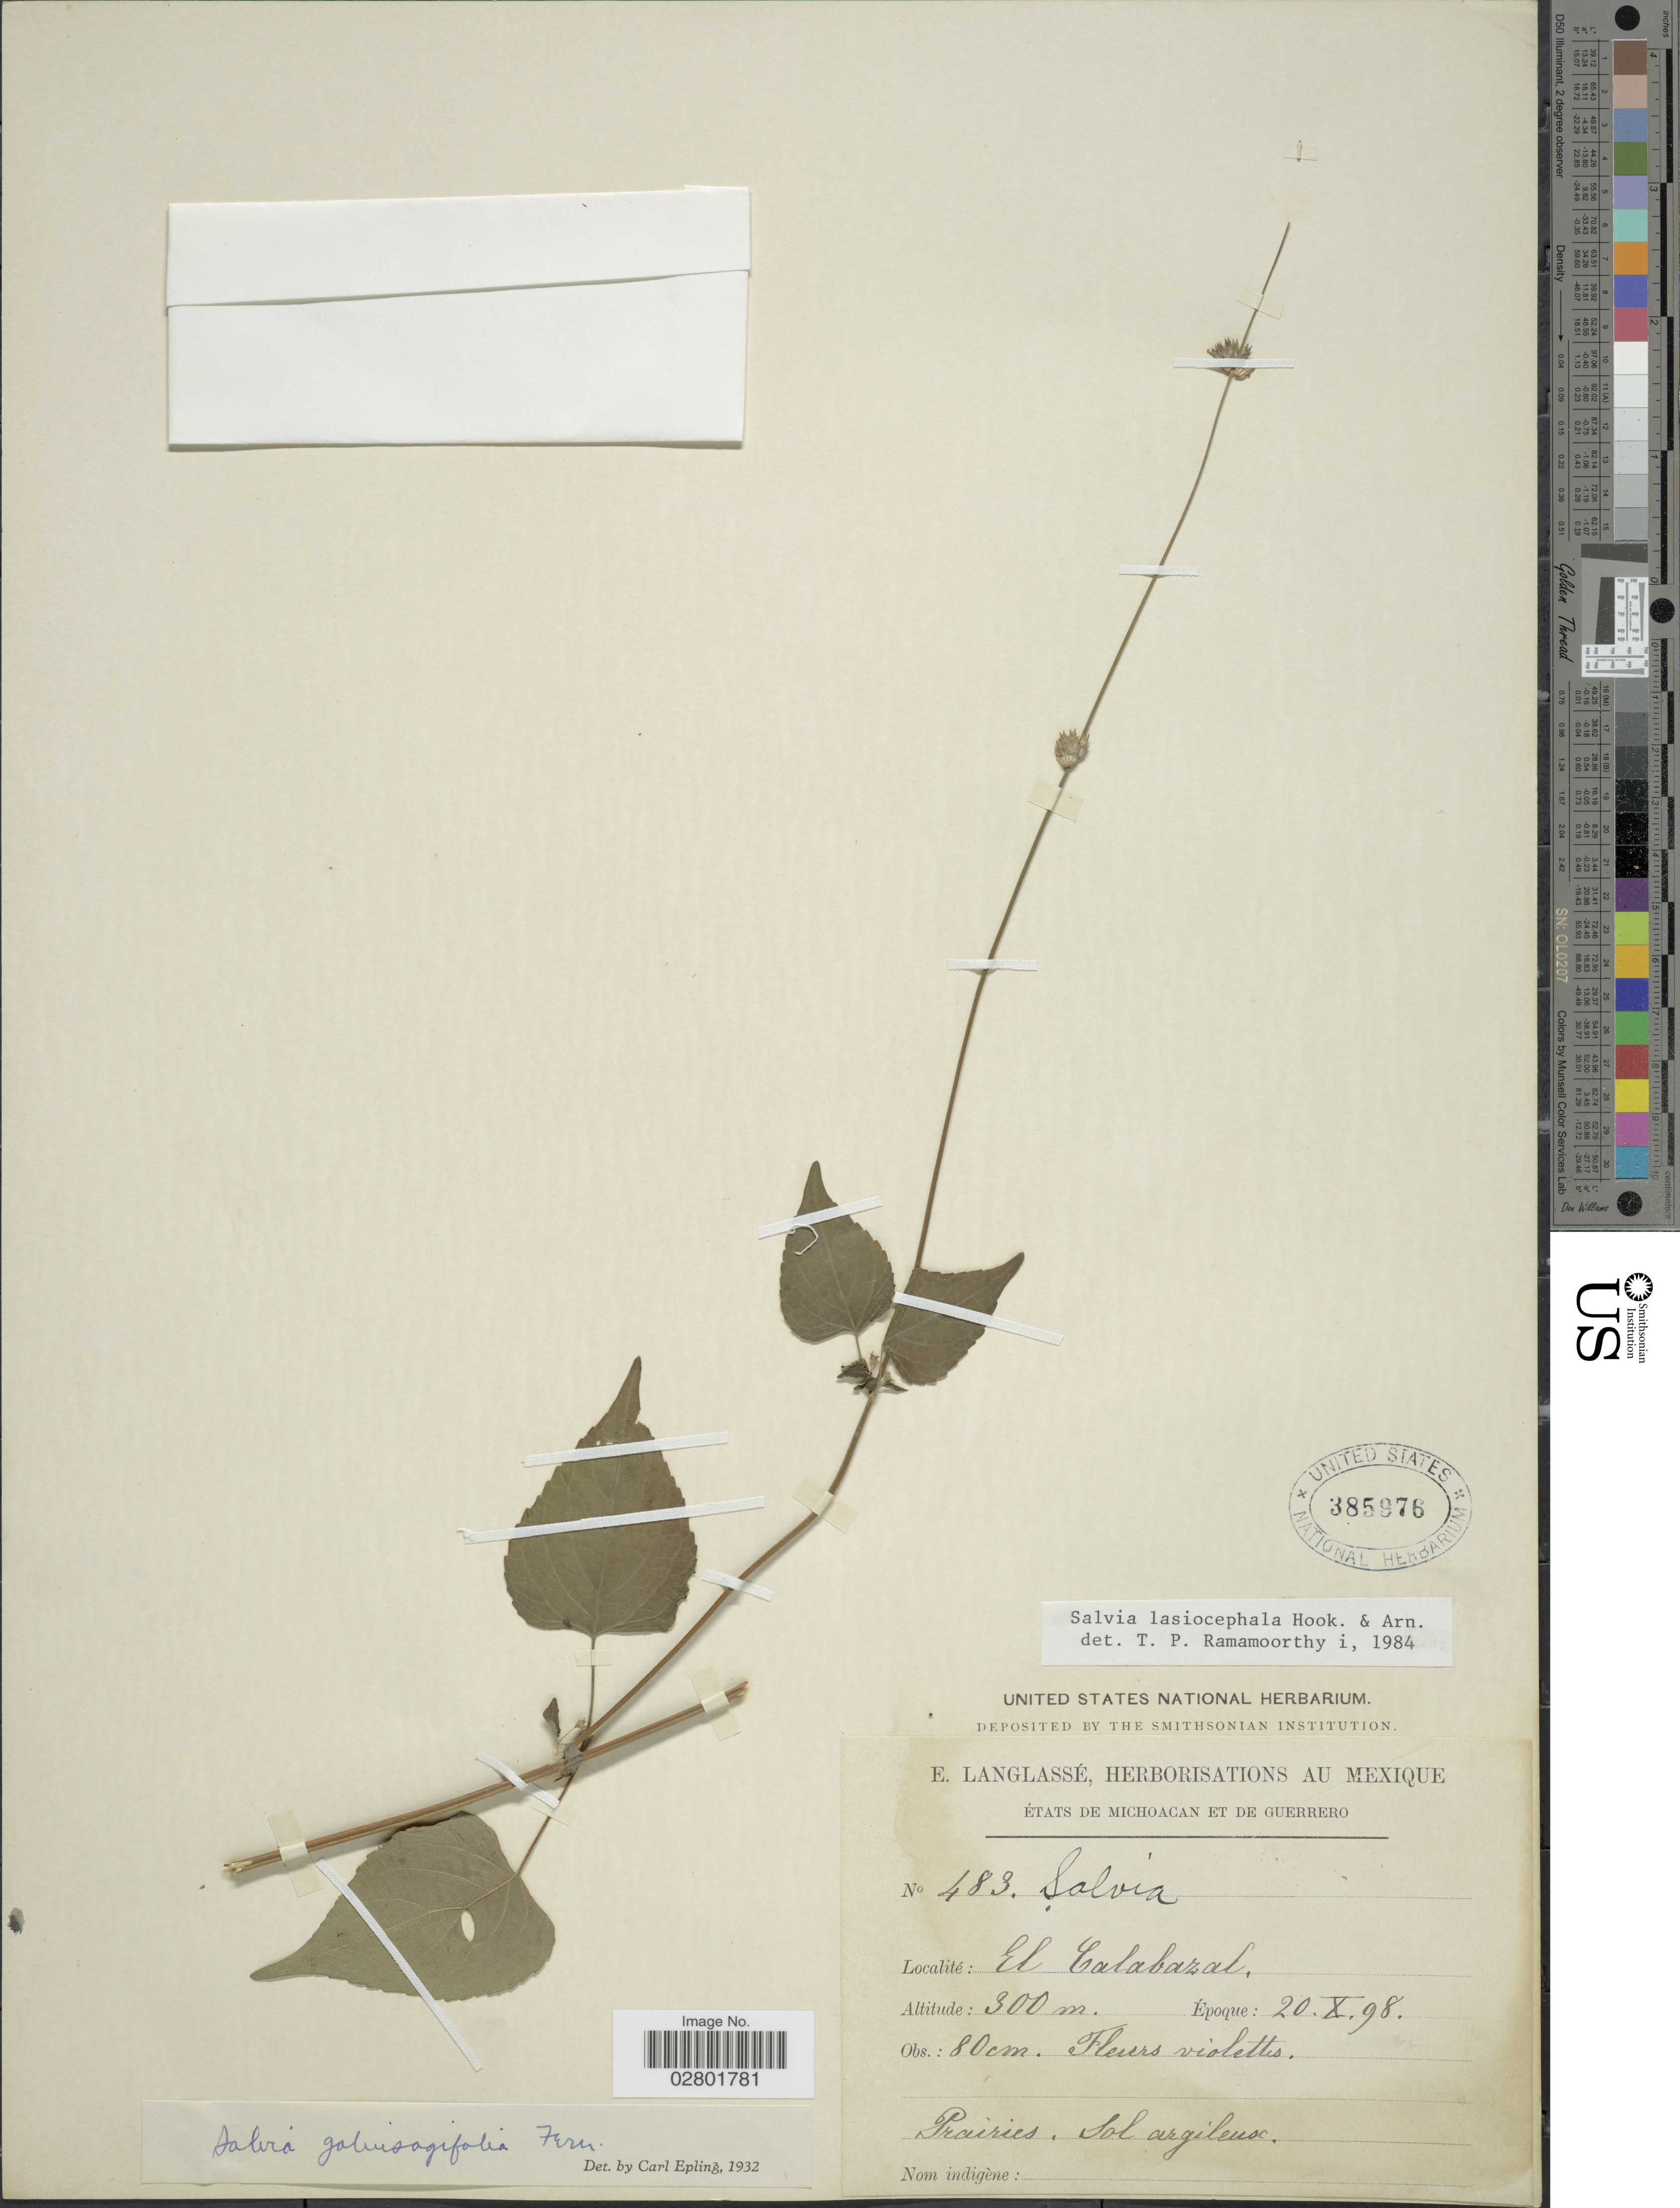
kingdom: Plantae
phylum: Tracheophyta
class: Magnoliopsida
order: Lamiales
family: Lamiaceae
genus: Salvia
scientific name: Salvia lasiocephala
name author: Hook. & Arn.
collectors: E. Langlassé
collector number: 483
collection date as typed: Transcribed d/m/y: 20/10/98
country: Mexico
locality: États de Michoacan et de Guerrero, El Calabazal.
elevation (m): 300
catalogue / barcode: US 385976